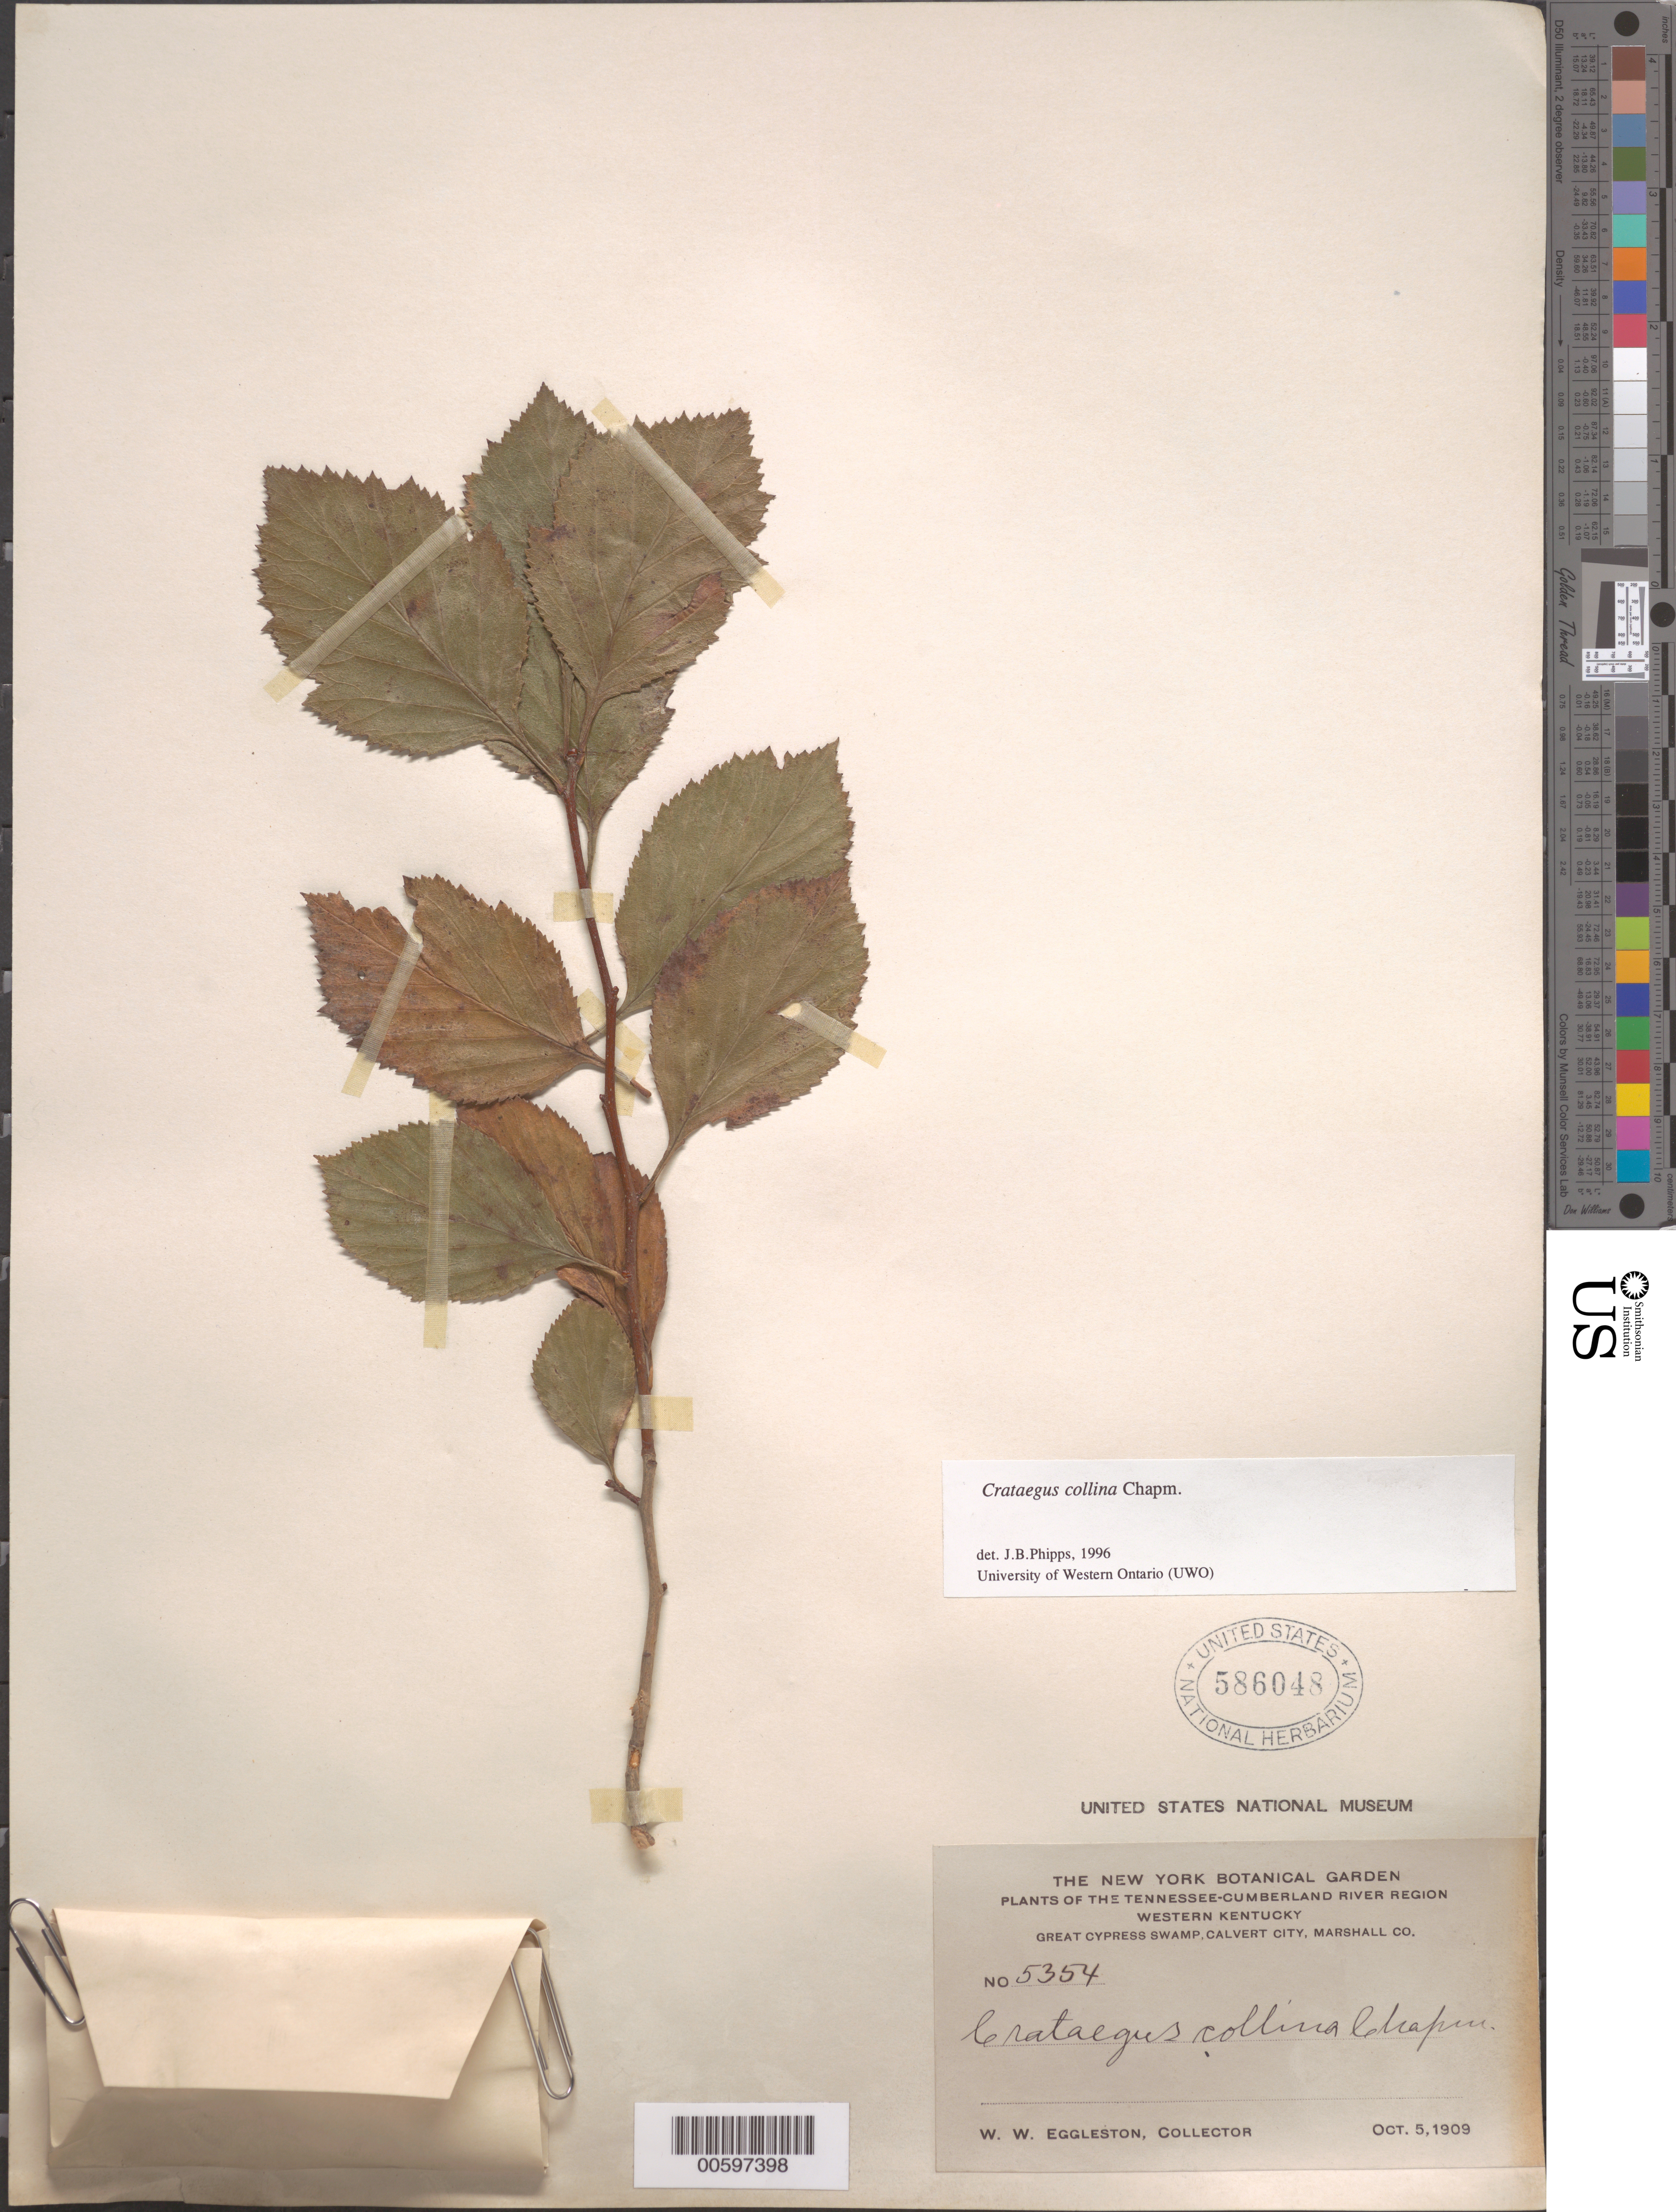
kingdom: Plantae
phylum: Tracheophyta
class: Magnoliopsida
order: Rosales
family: Rosaceae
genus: Crataegus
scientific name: Crataegus collina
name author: Chapm.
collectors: W. W. Eggleston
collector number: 5354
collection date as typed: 05 Oct 1909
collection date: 1909-10-05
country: United States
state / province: Kentucky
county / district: Marshall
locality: Great Cypress Swamp, Calvert City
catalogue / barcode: US 586048